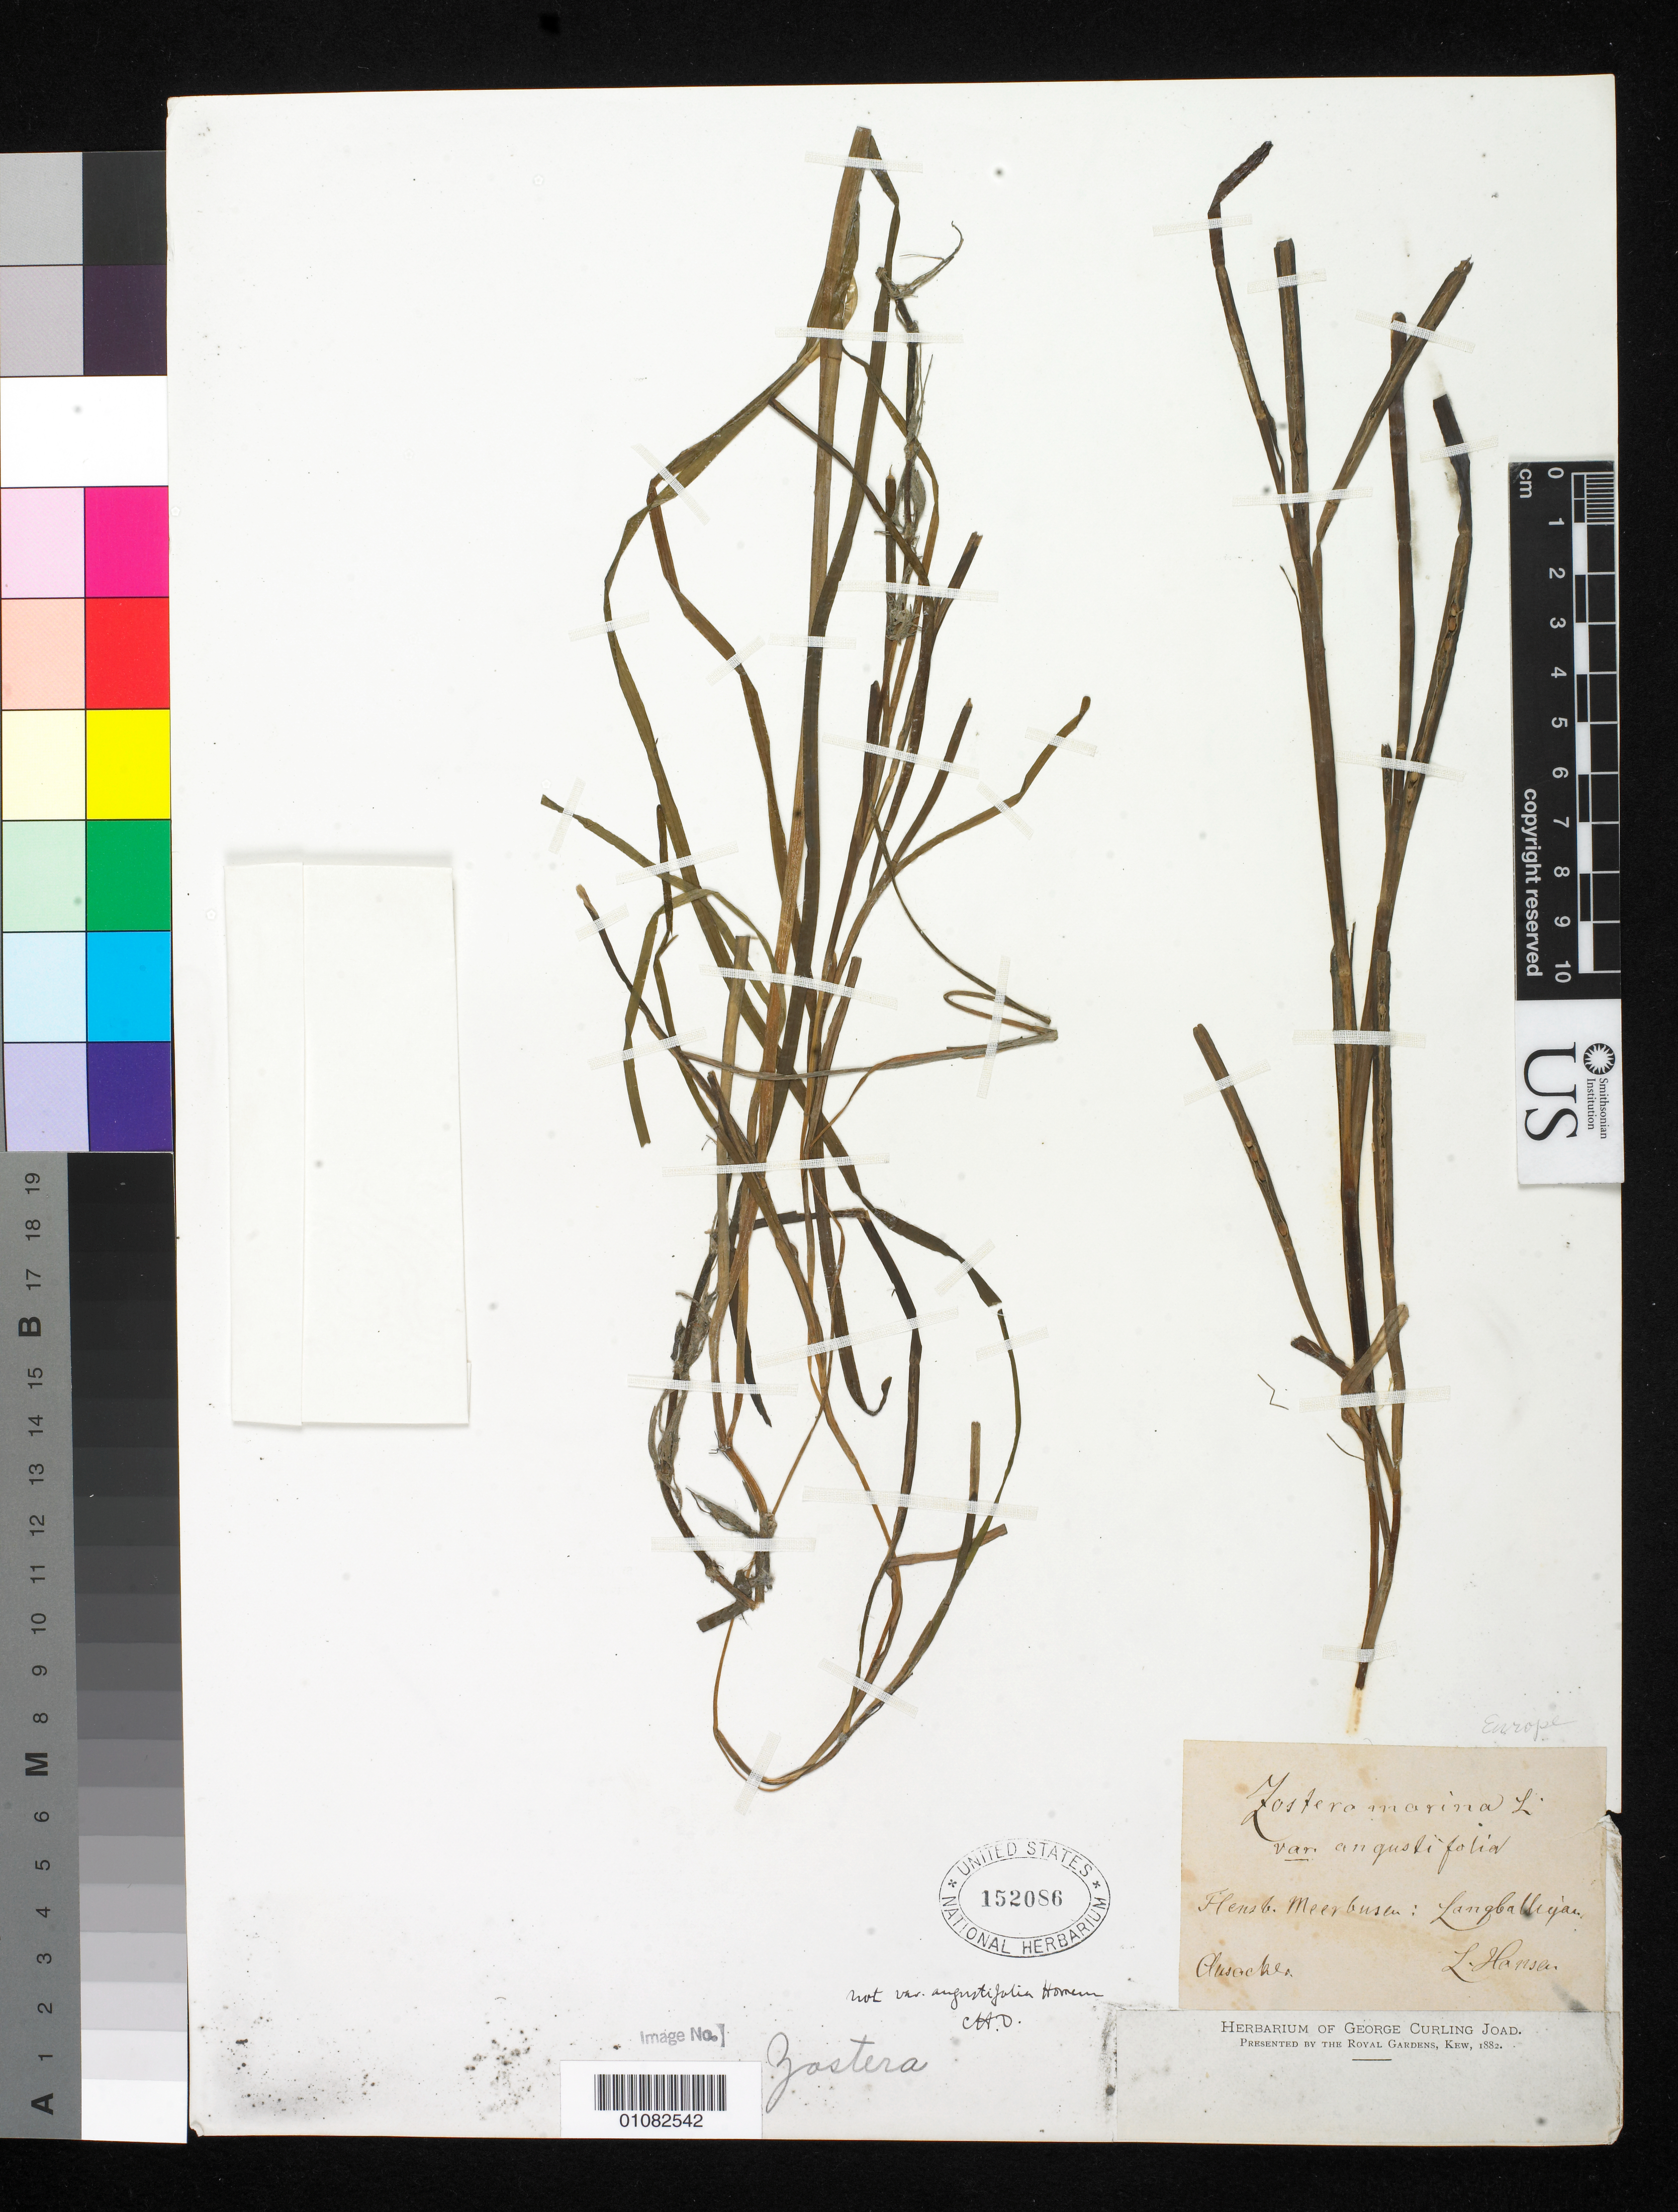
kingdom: Plantae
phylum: Tracheophyta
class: Liliopsida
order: Alismatales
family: Zosteraceae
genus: Zostera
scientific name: Zostera marina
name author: L.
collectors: L. Hansen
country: Germany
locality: Langballigau, Hensb. Meerbusen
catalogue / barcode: US 152086